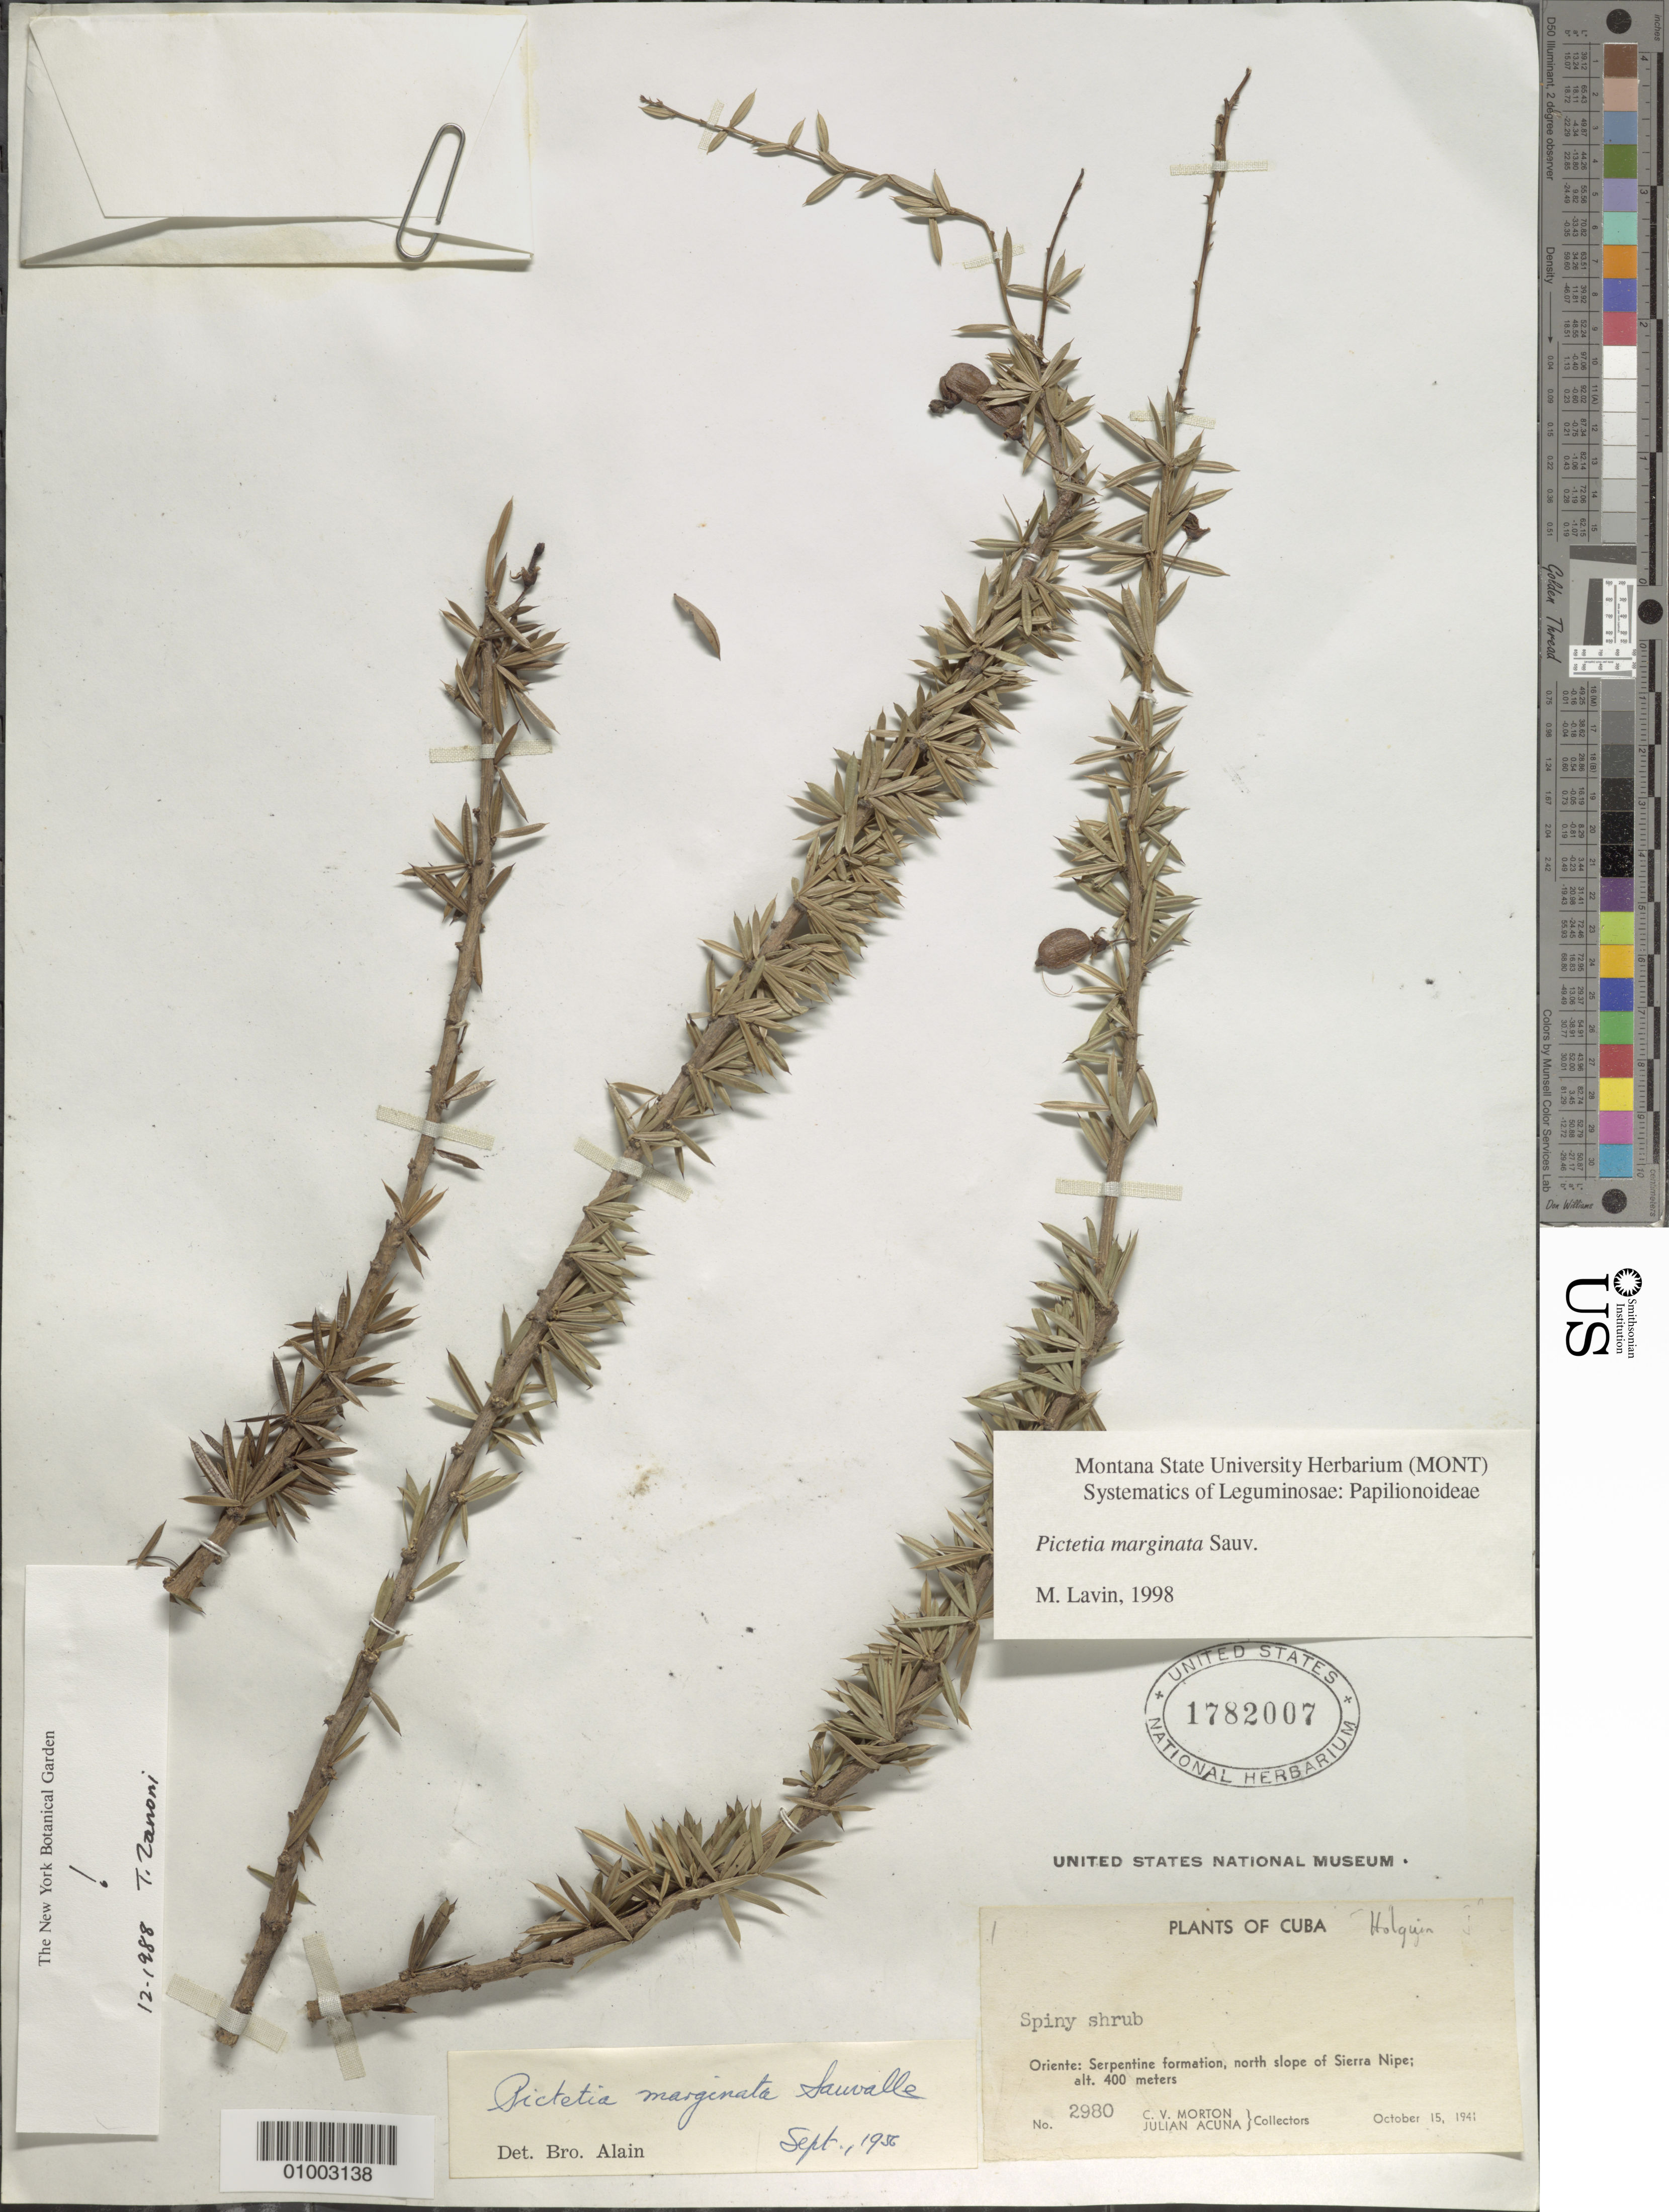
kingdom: Plantae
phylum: Tracheophyta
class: Magnoliopsida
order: Fabales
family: Fabaceae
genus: Pictetia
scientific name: Pictetia marginata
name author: C. Wright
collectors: C. V. Morton & J. Acuña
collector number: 2980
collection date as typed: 15 Oct 1941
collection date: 1941-10-15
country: Cuba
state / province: Holguín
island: Cuba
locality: Serpentine formation, north slope of Sierra Nipe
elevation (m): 400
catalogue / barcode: US 1782007